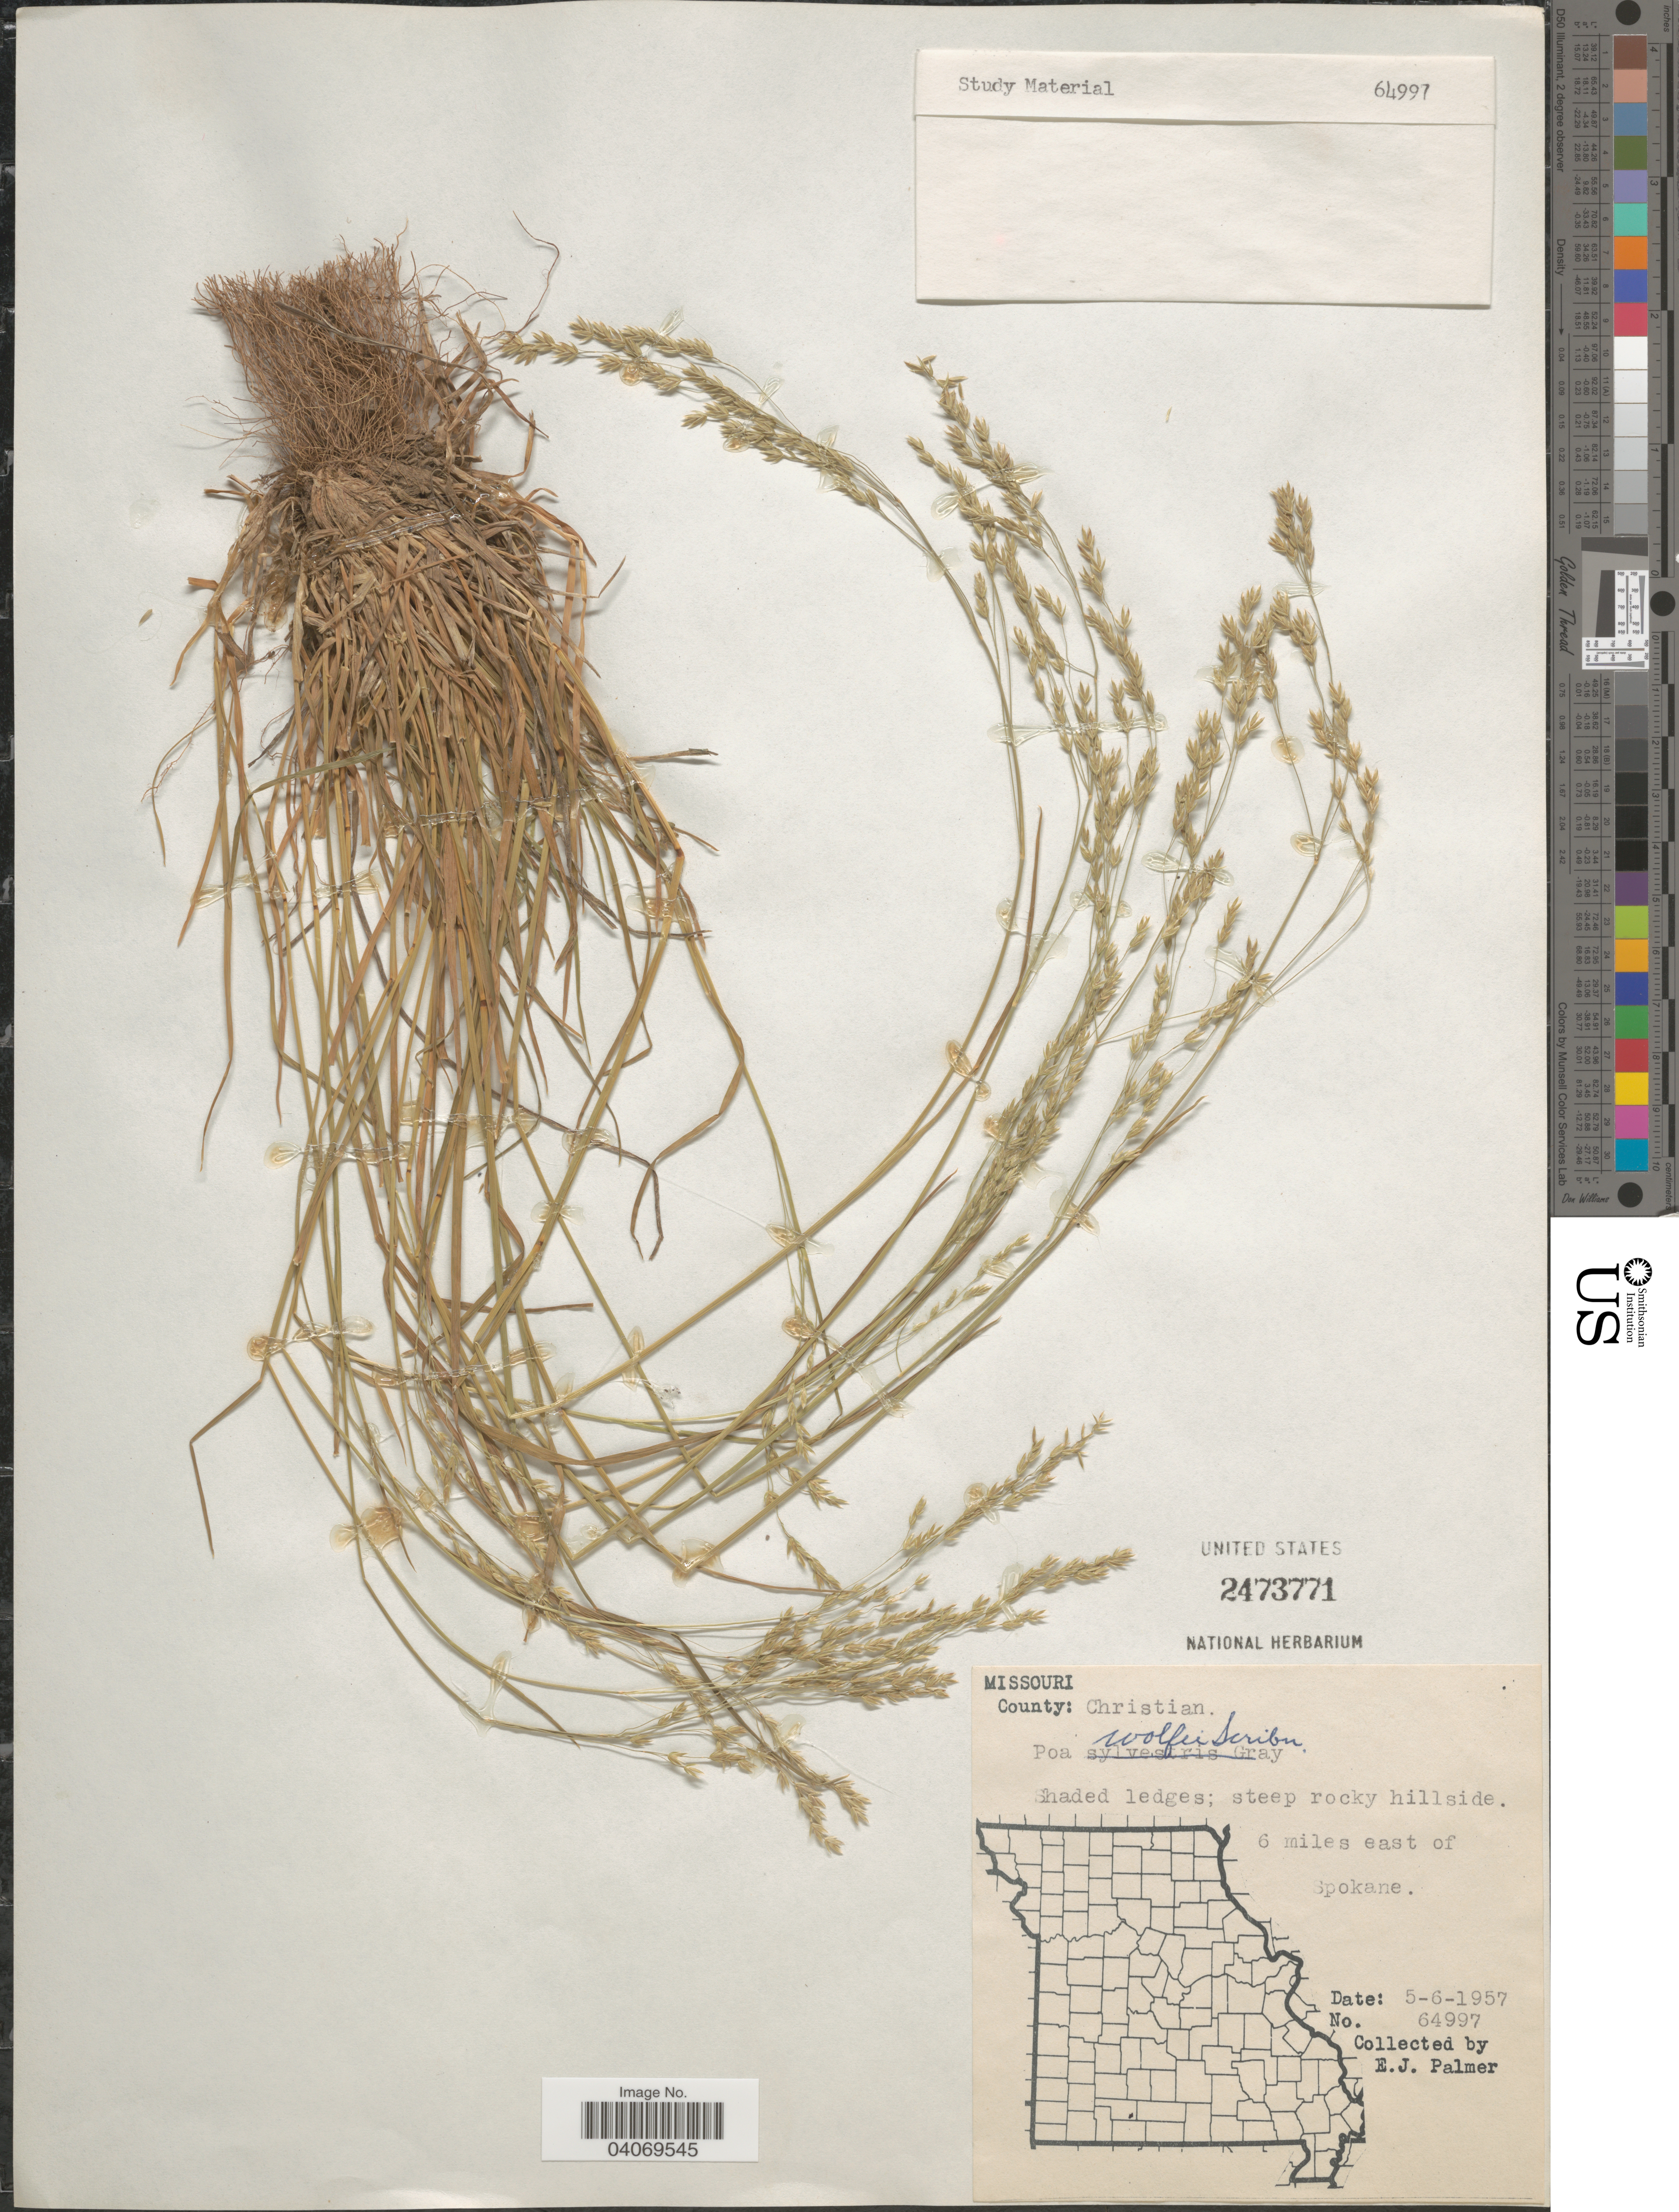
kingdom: Plantae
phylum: Tracheophyta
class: Liliopsida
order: Poales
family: Poaceae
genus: Poa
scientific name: Poa wolfii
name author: Scribn.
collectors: E. J. Palmer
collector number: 64997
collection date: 1957-05-06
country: United States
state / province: Missouri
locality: County: Christian. 6 miles east of Spokane.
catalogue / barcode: US 2473771